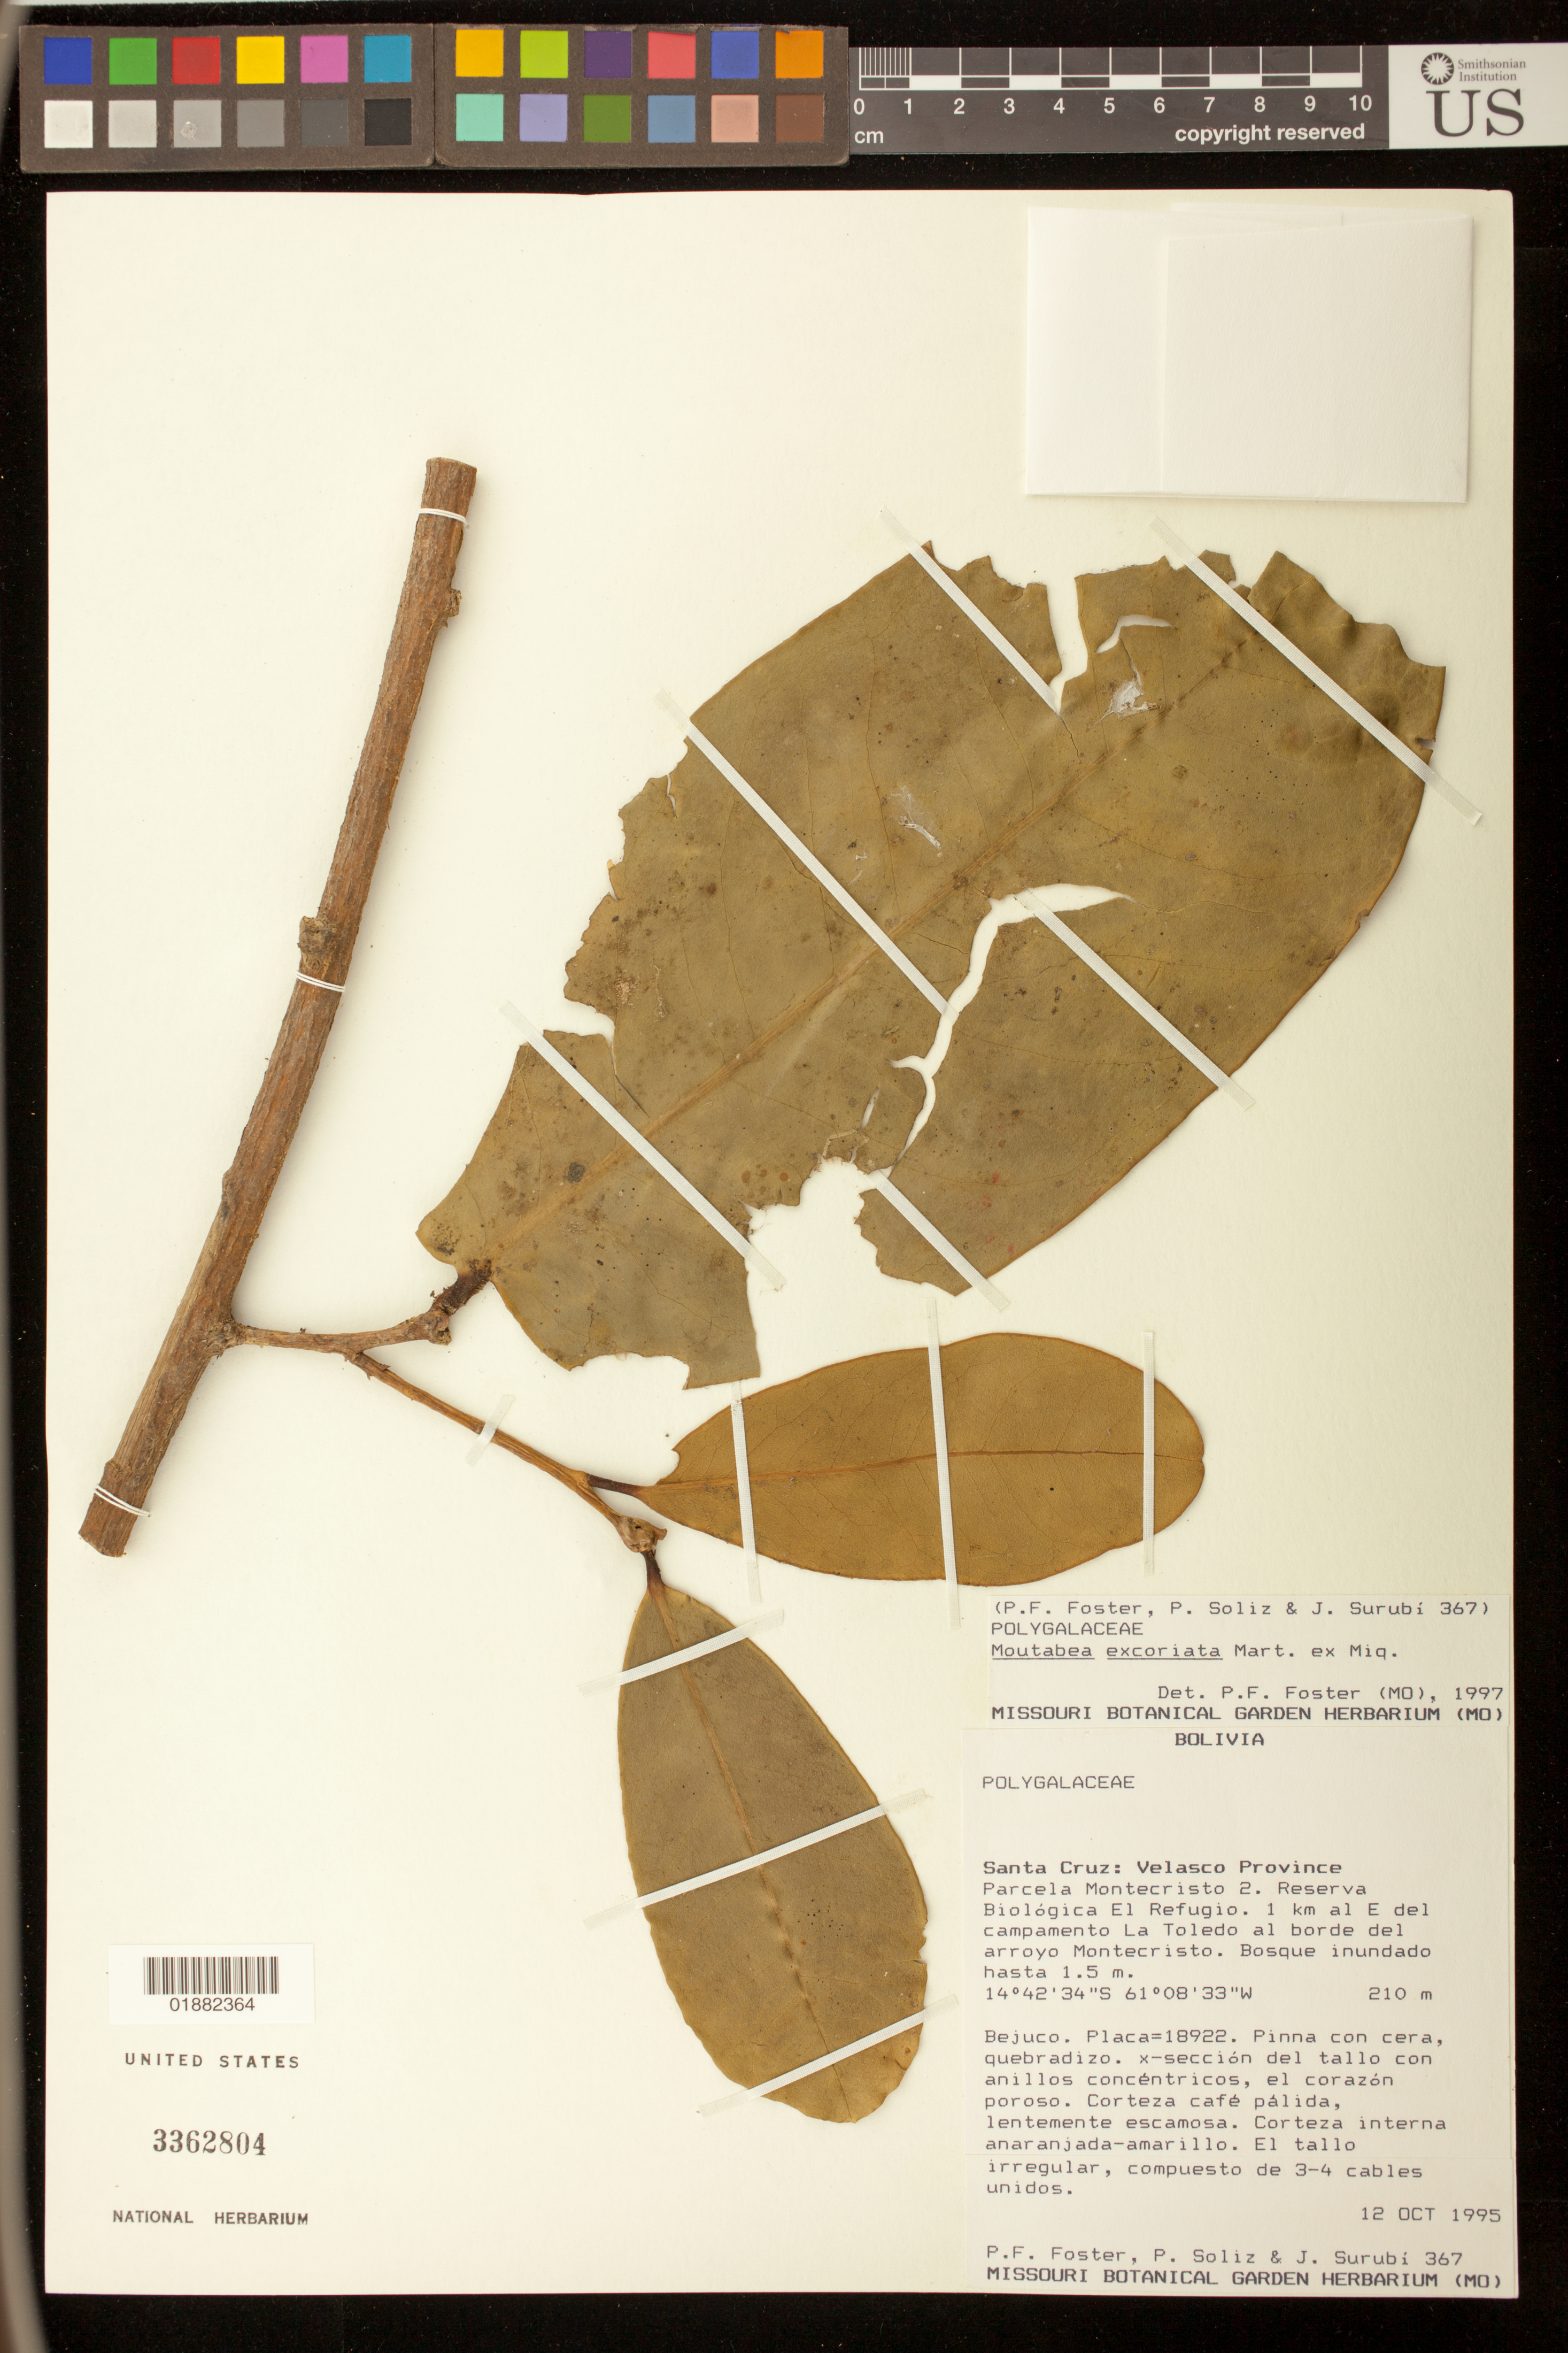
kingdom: Plantae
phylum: Tracheophyta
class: Magnoliopsida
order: Fabales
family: Polygalaceae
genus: Moutabea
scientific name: Moutabea excoriata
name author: Mart. ex Miq.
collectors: P. F. Foster, P. Soliz & J. Surubi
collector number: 367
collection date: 1995-10-12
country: Bolivia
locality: Santa Cruz: Velasco Province. ParcelaMontecristo El Refugio. 1km al E del campamento La Toledo al borde del arroyo Montecristo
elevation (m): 210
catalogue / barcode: US 3362804